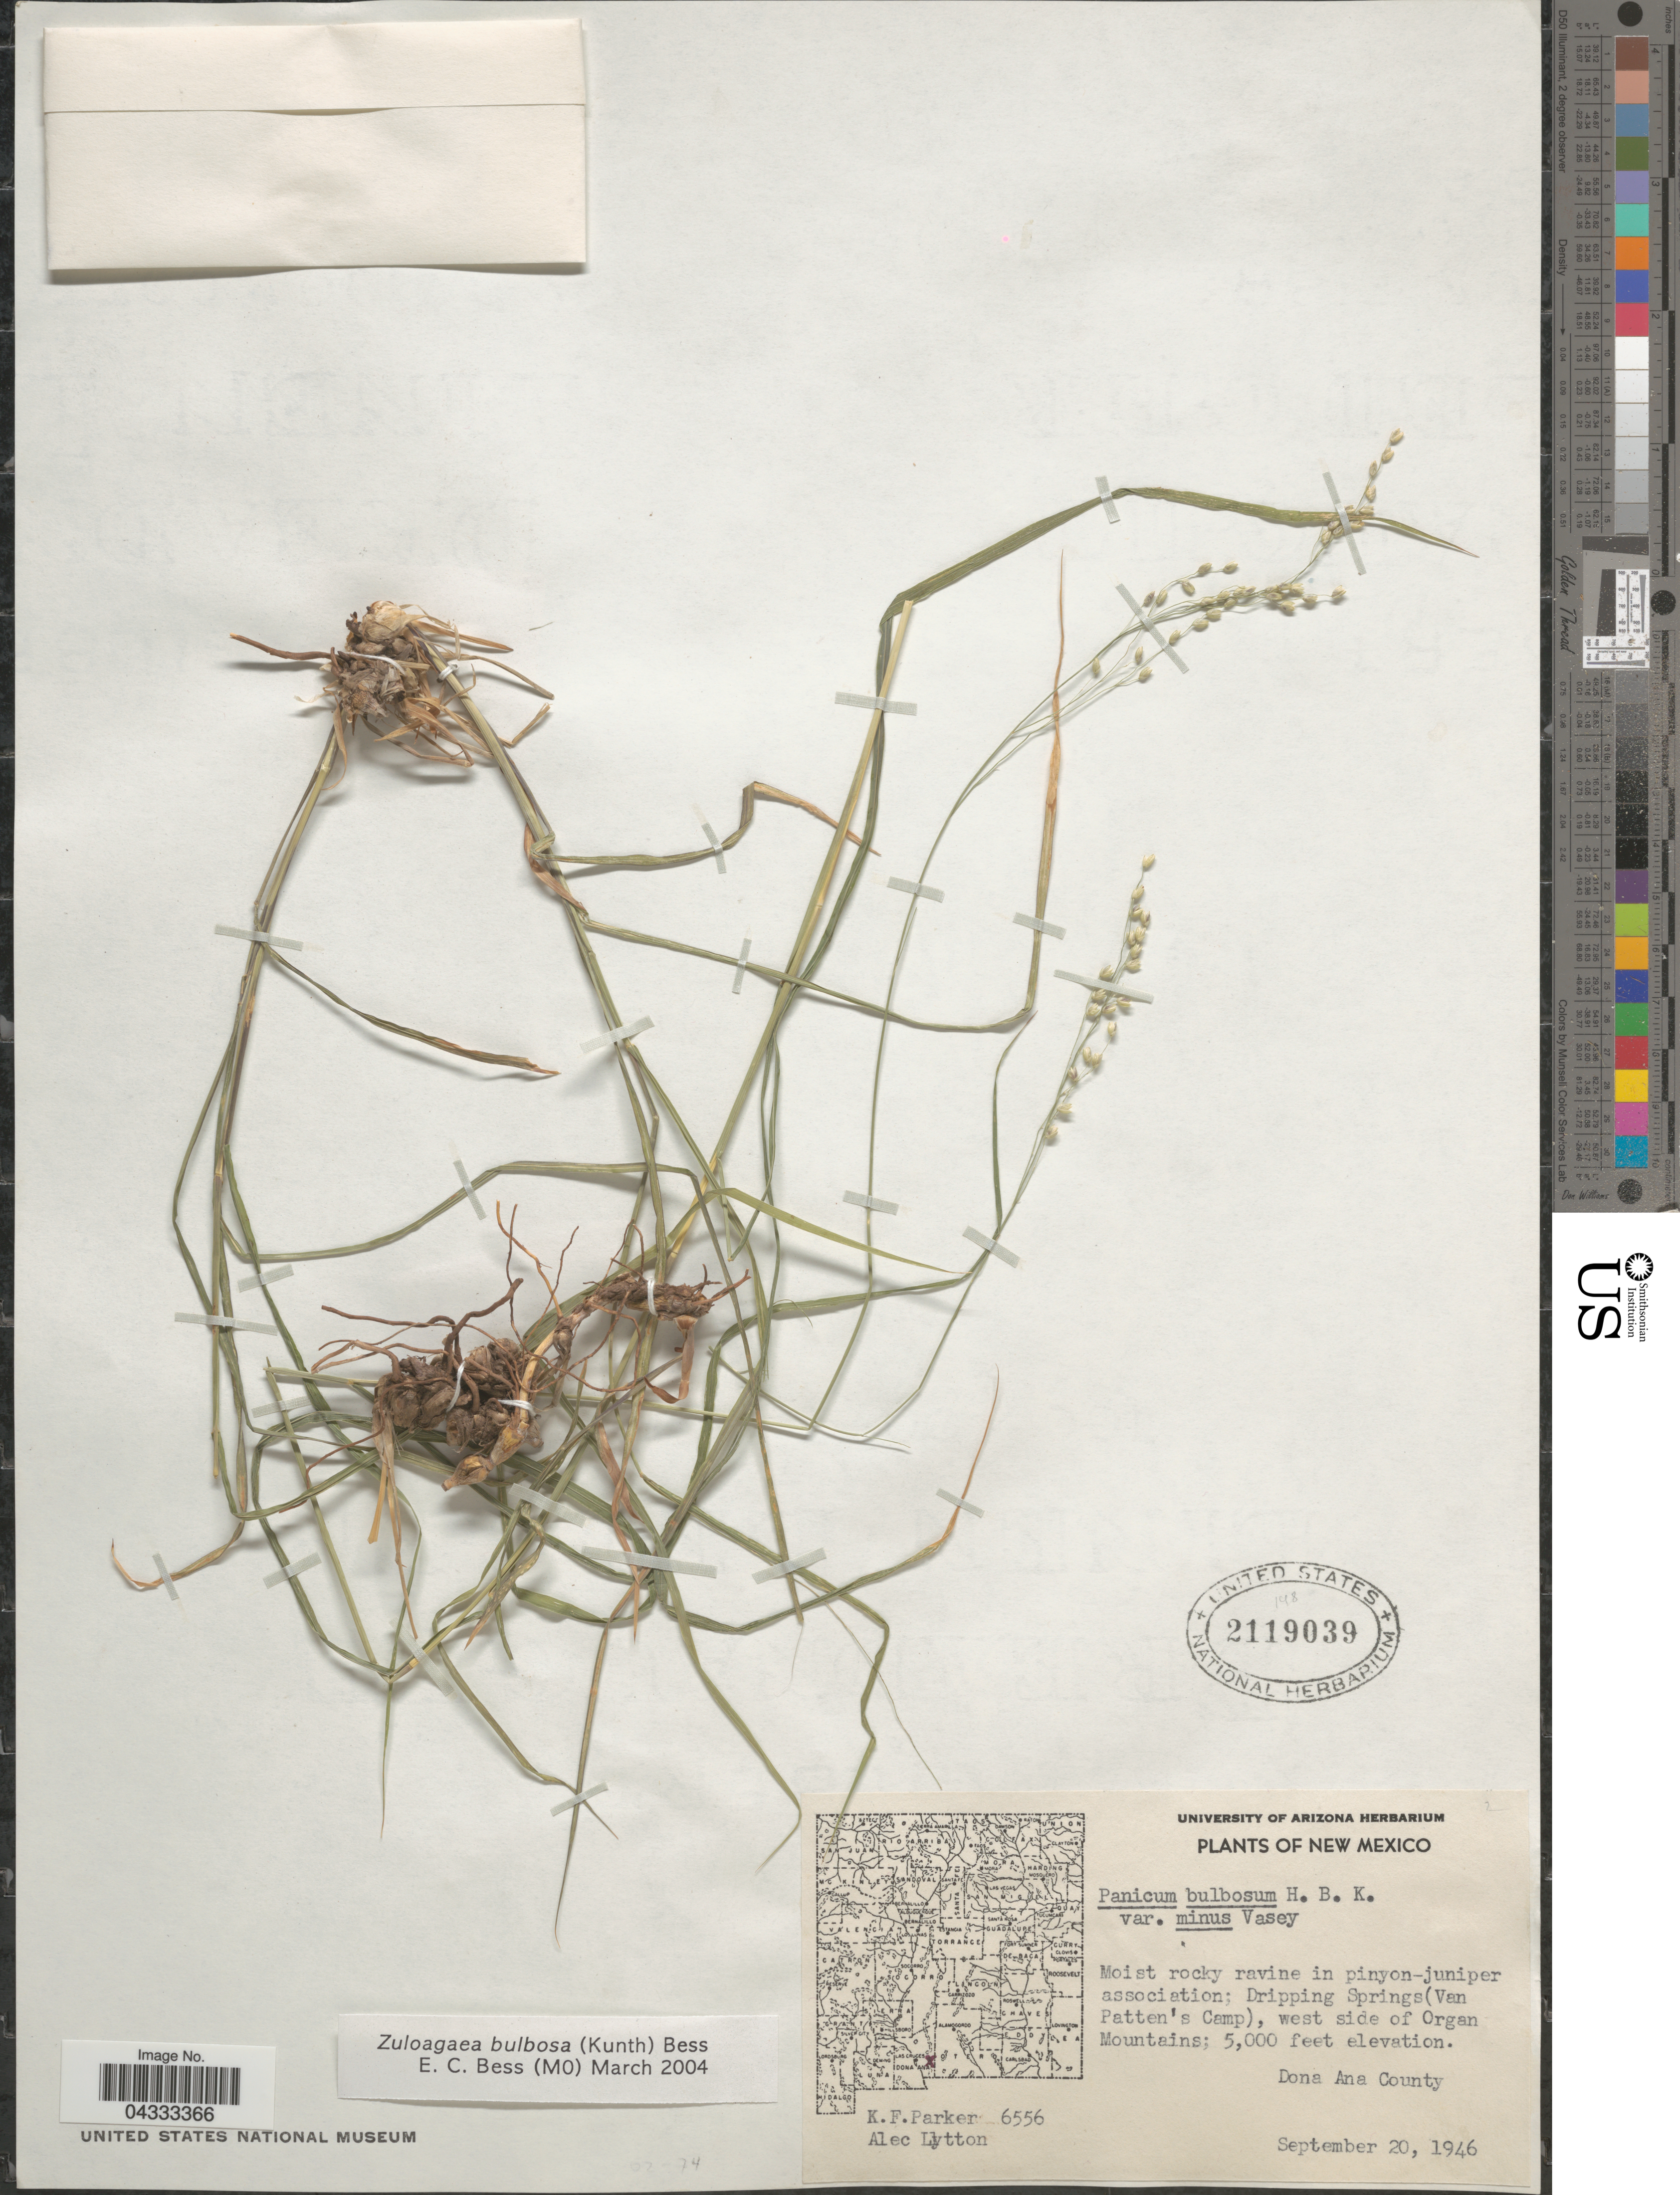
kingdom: Plantae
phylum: Tracheophyta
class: Liliopsida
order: Poales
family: Poaceae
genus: Zuloagaea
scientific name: Zuloagaea bulbosa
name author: (Kunth) E. Bess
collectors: K. F. Parker & A. Lytton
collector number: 6556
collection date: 1946-09-20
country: United States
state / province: New Mexico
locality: Moist rocky ravine in pinyon-juniper association; Dripping Springs (Van Patten's Camp), west side of Organ Mountains. Dona Ana County.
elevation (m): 1524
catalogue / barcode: US 2119039